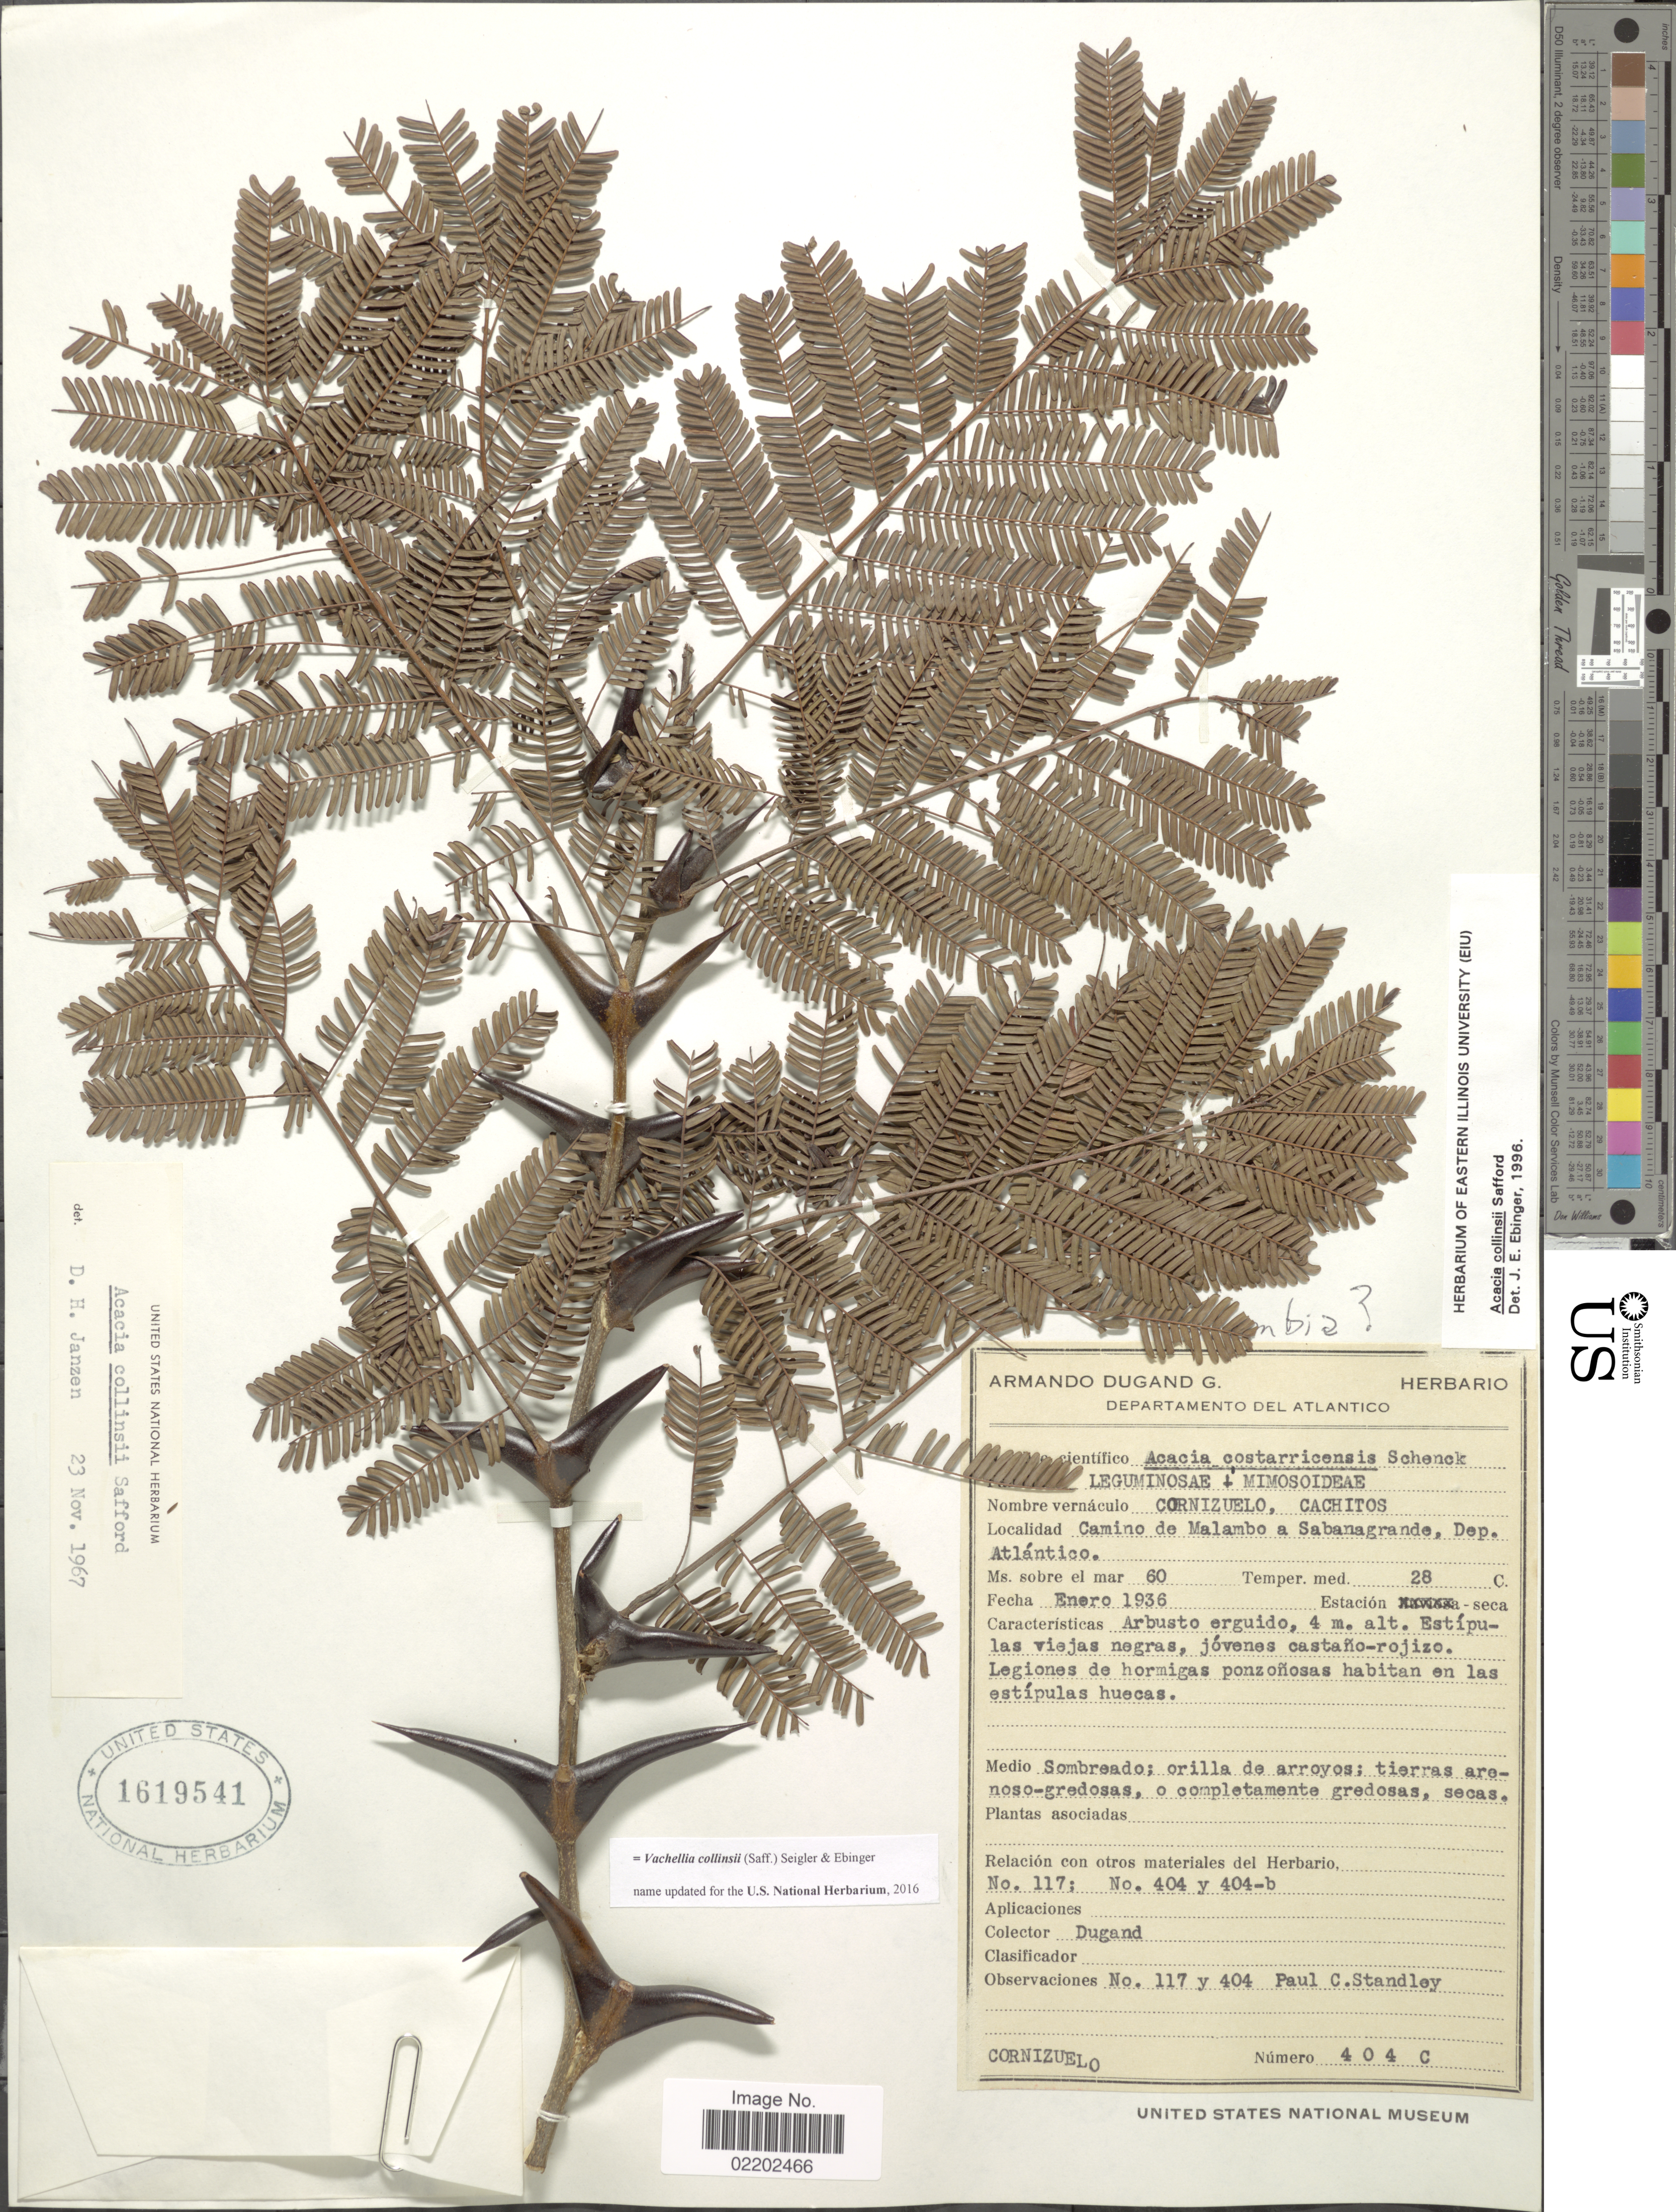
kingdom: Plantae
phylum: Tracheophyta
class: Magnoliopsida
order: Fabales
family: Fabaceae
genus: Vachellia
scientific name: Vachellia collinsii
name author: (Saff.) Seigler & Ebinger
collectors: Dugand, --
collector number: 117/404/404-b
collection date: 1936-01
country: Colombia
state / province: Atlántico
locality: Camino de Malambo a Sabanagrande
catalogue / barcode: US 1619541